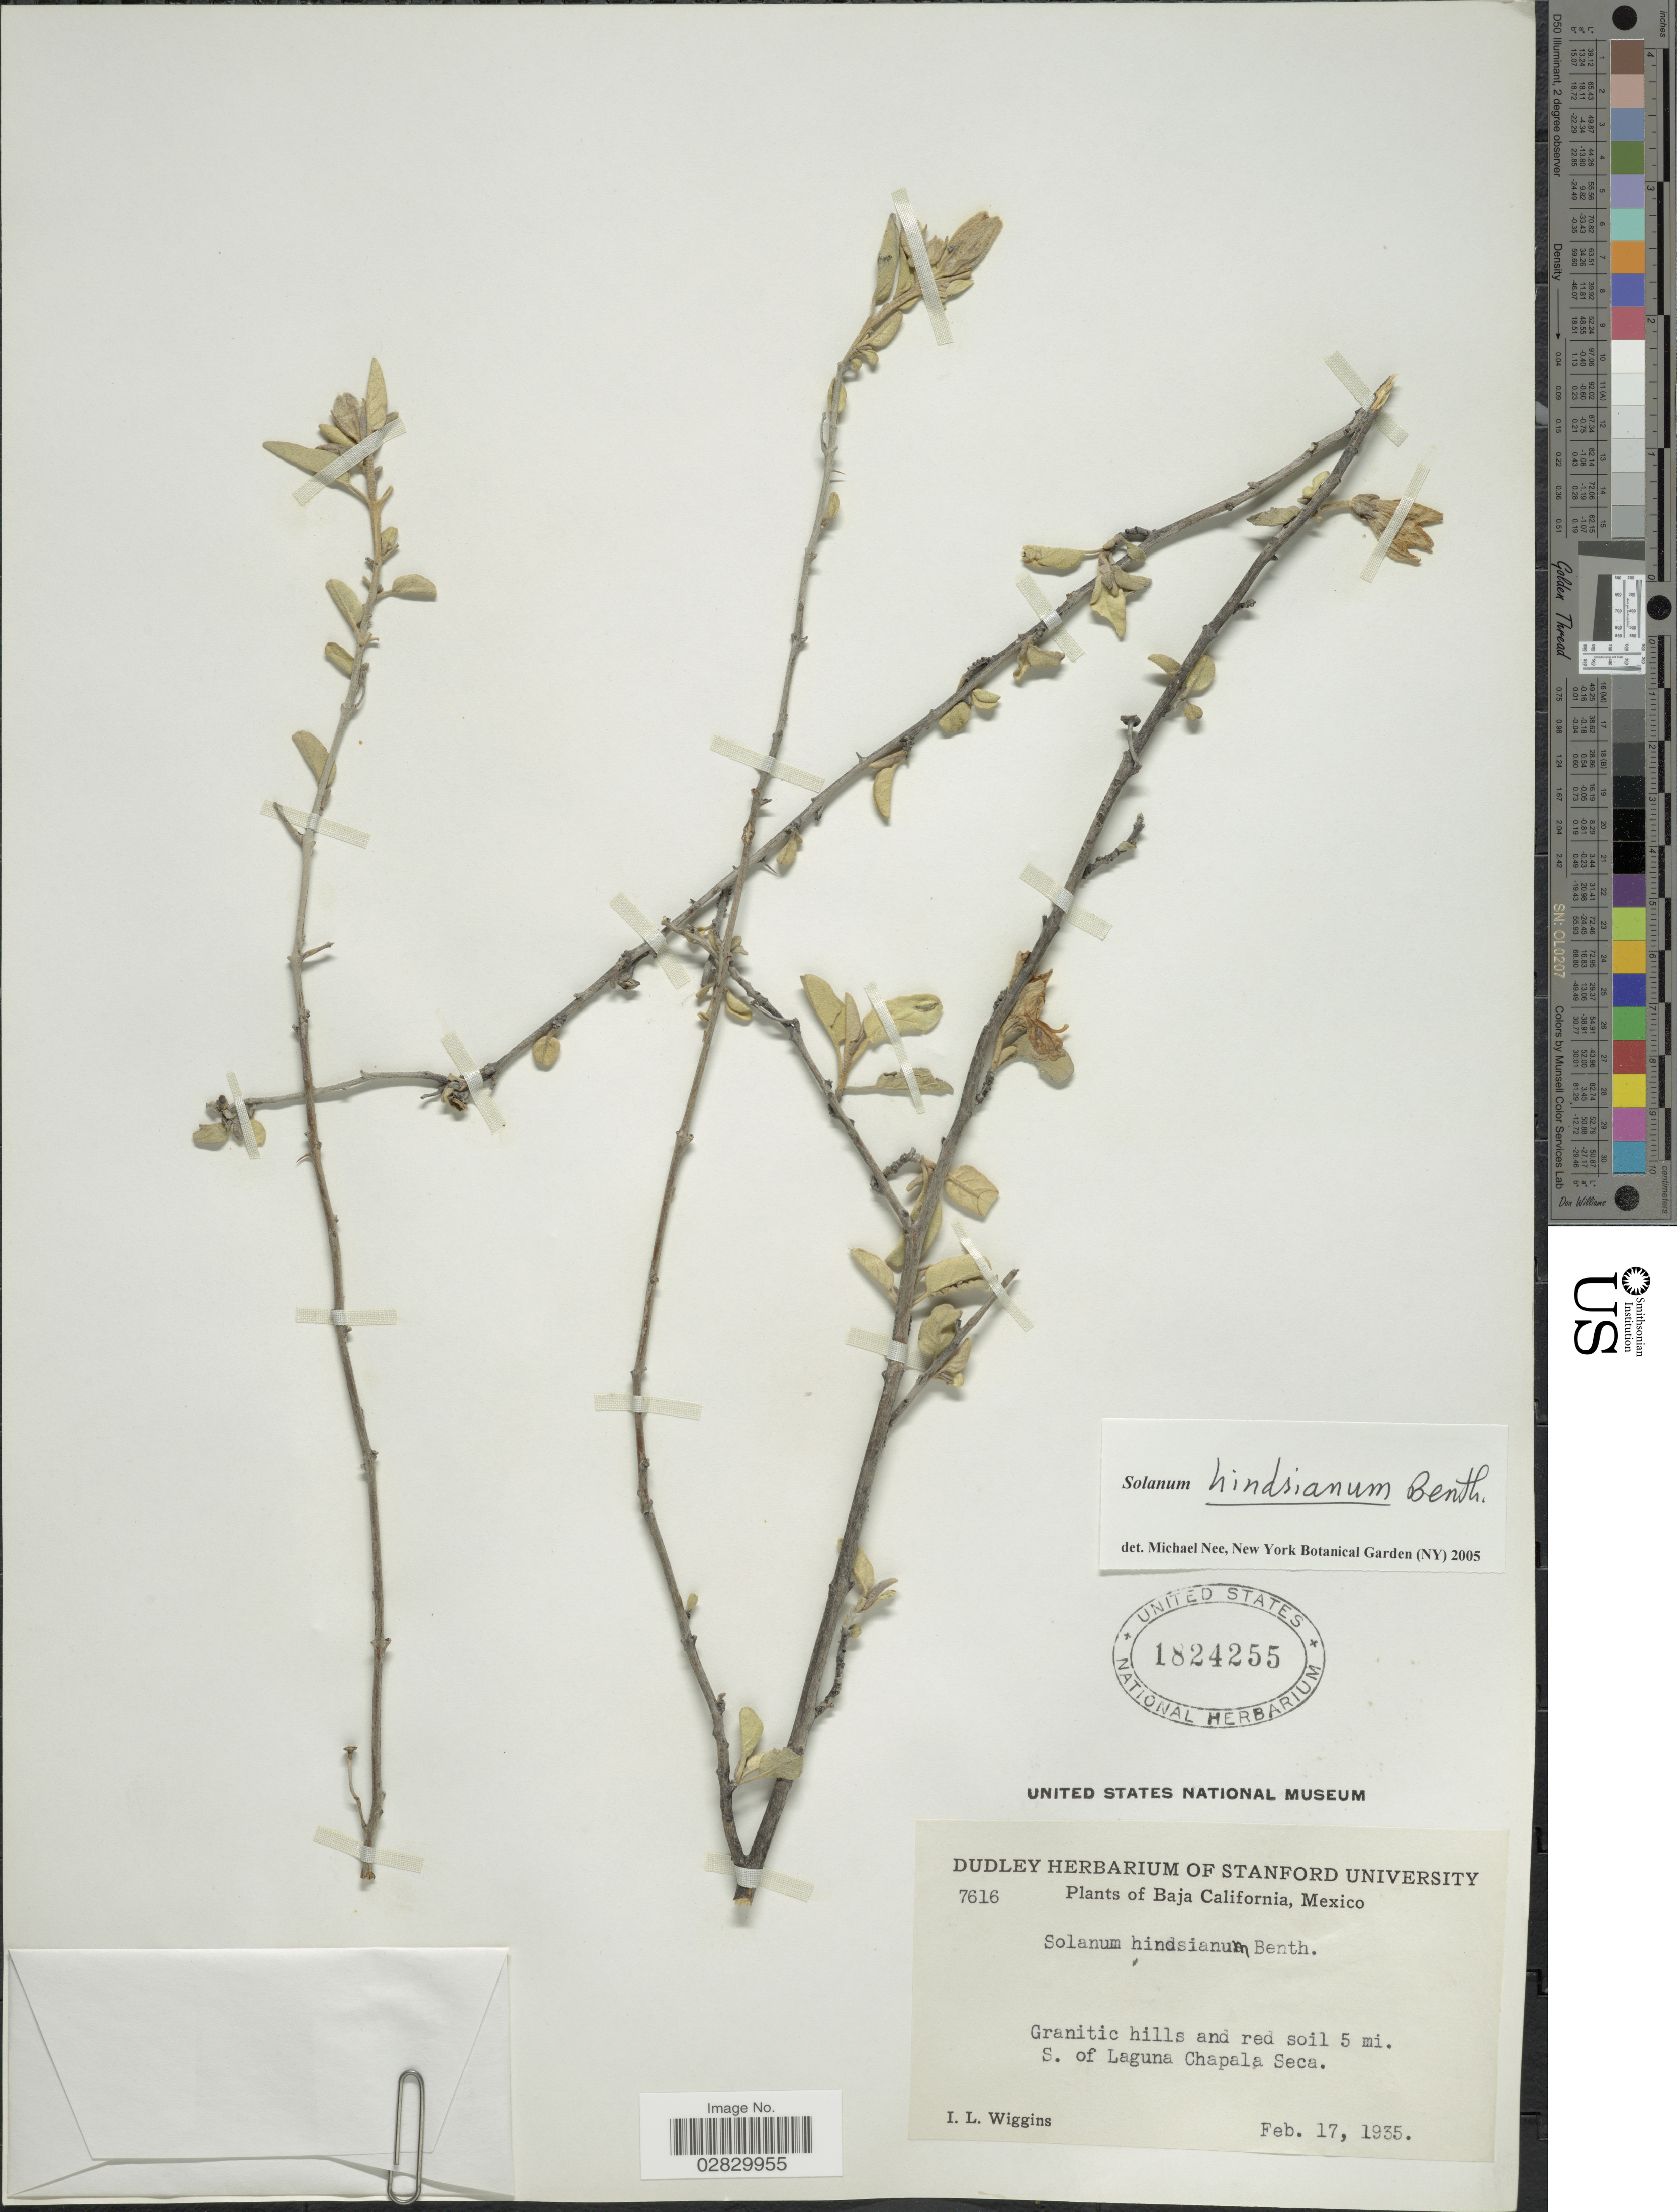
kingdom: Plantae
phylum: Tracheophyta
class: Magnoliopsida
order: Solanales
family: Solanaceae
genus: Solanum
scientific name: Solanum hindsianum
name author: Benth.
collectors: I. L. Wiggins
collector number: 7616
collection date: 1935-02-17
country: Mexico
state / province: Baja California Norte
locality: Granitic hills and red soil 5 mi. S. of Laguna Chapala Seca.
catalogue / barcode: US 1824255